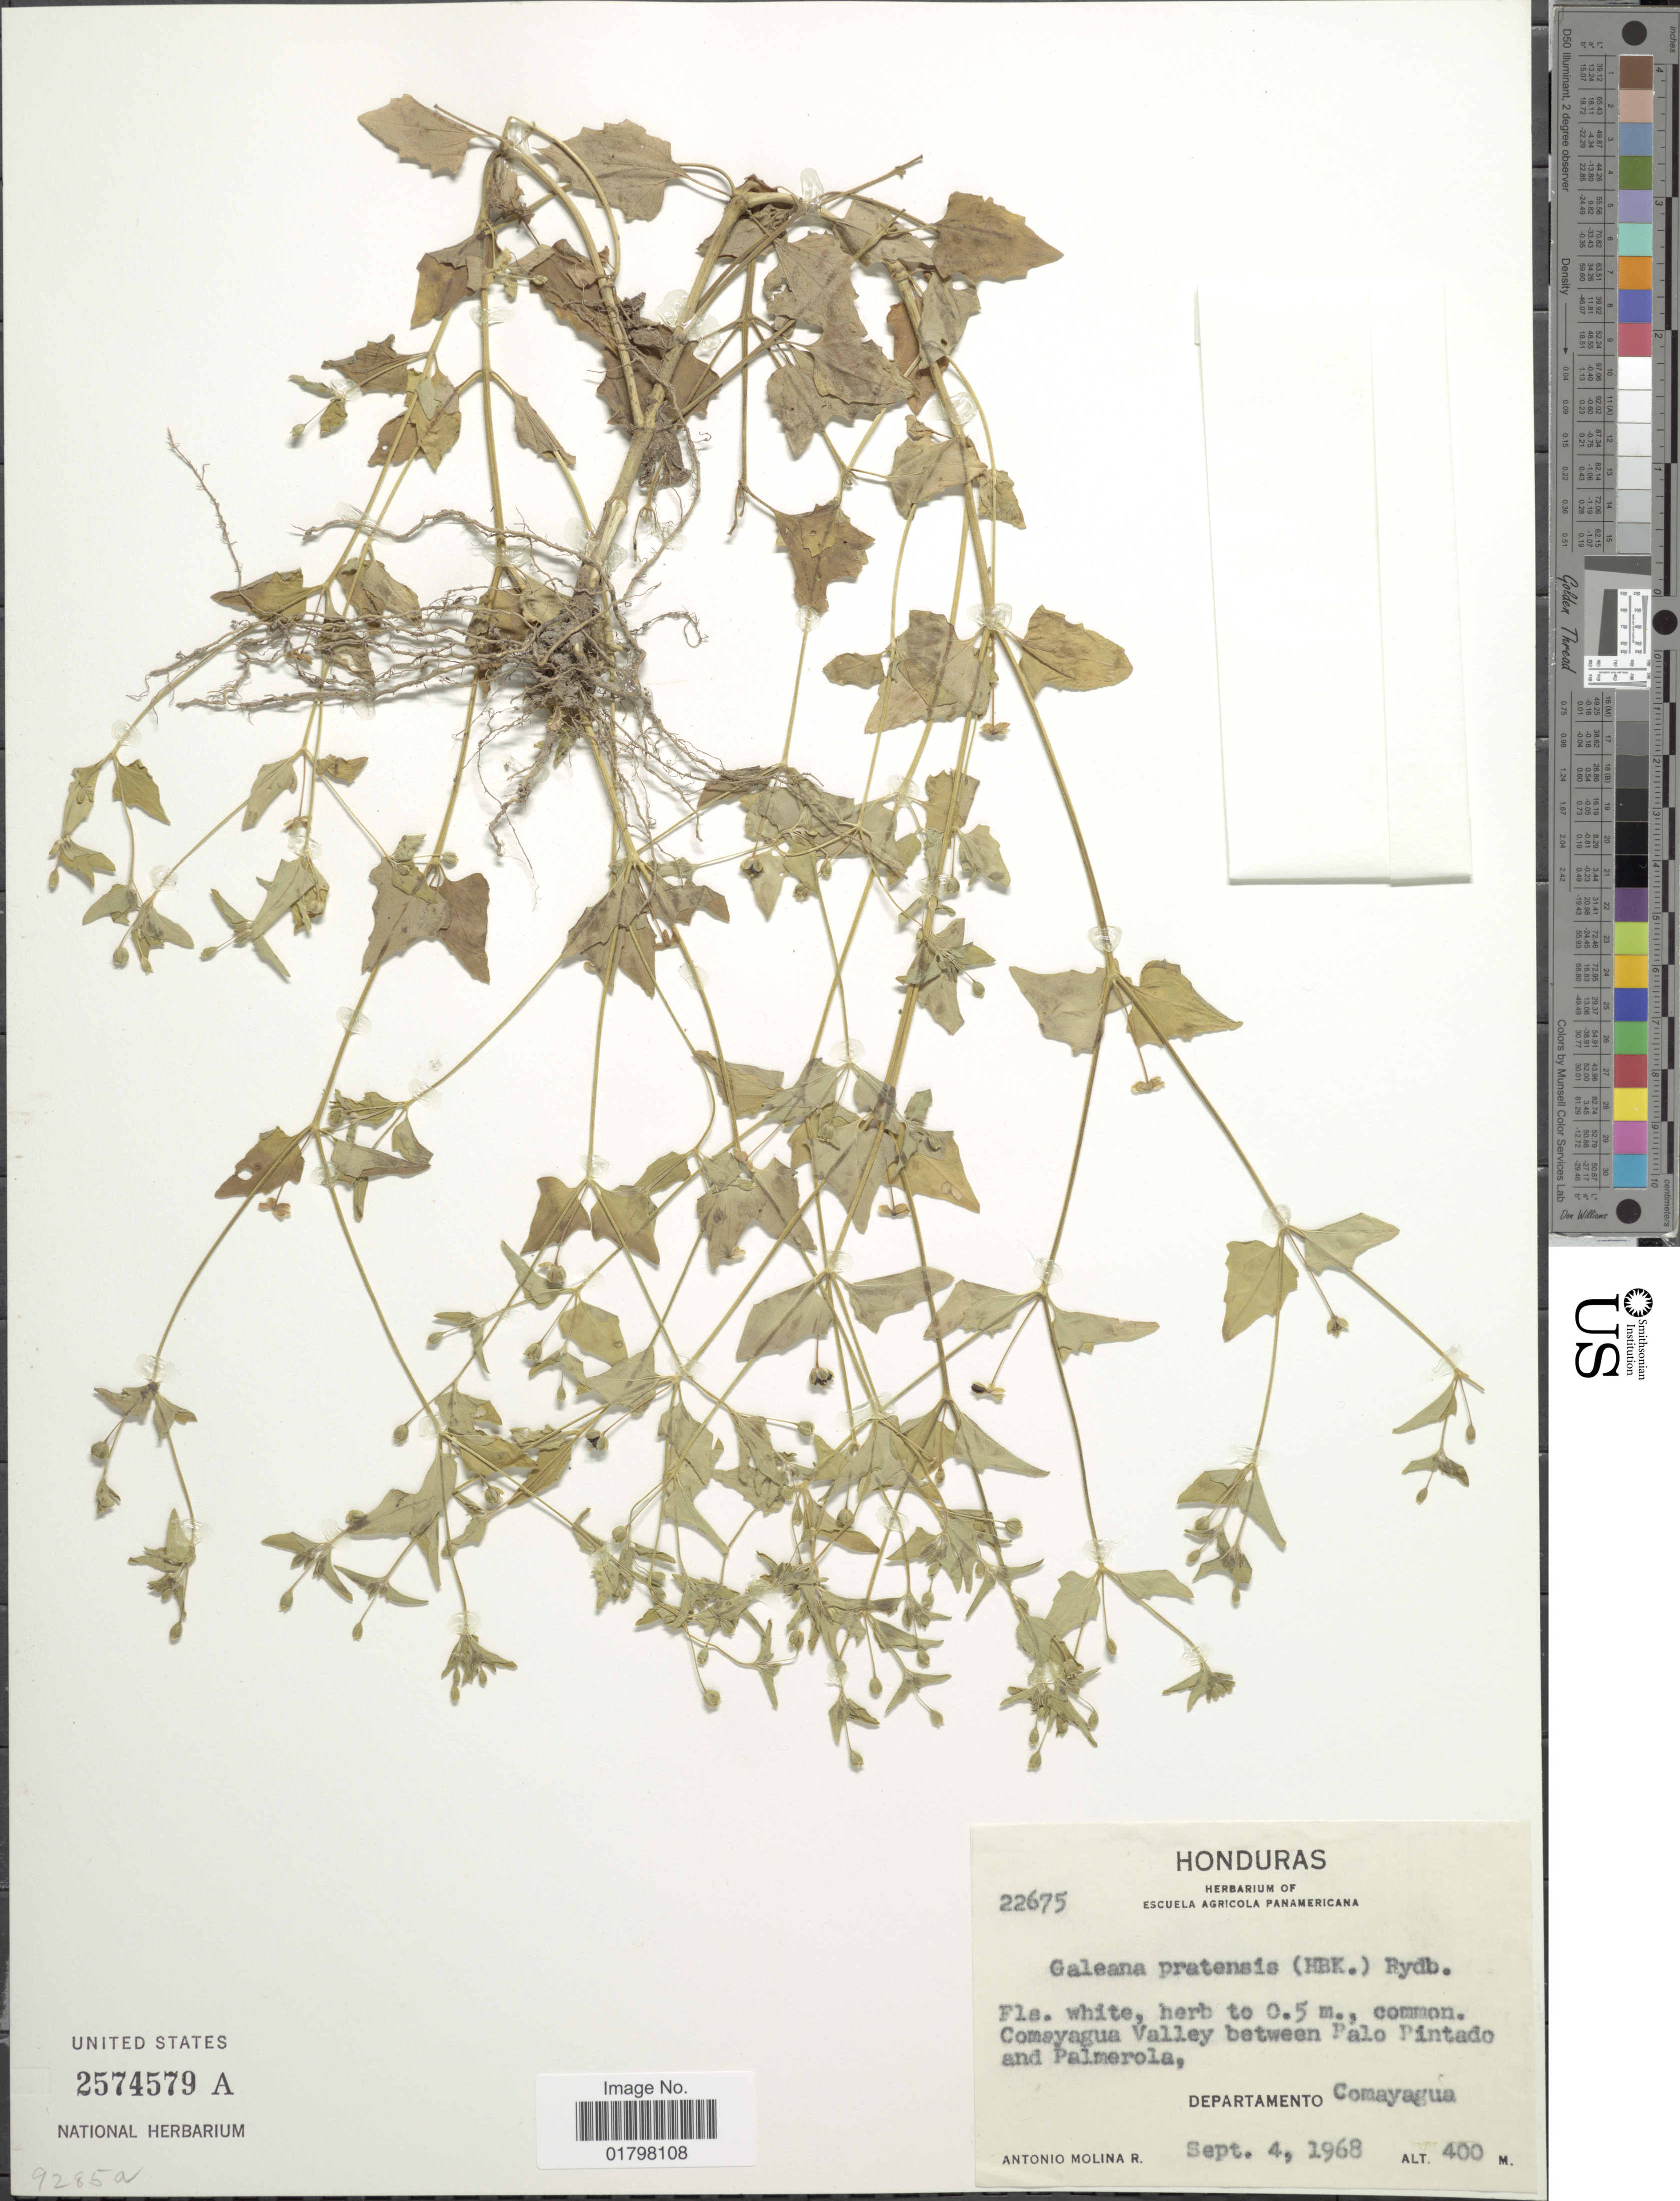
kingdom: Plantae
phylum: Tracheophyta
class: Magnoliopsida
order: Asterales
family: Asteraceae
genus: Galeana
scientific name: Galeana pratensis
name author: (Kunth) Rydb.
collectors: A. Molina R.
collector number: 22675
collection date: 1968-09-04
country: Honduras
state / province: Comayagua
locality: Comayagua Valley between Palo Pintado and Palmerola, Departamento Comayagua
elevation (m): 400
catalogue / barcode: US 2574579A